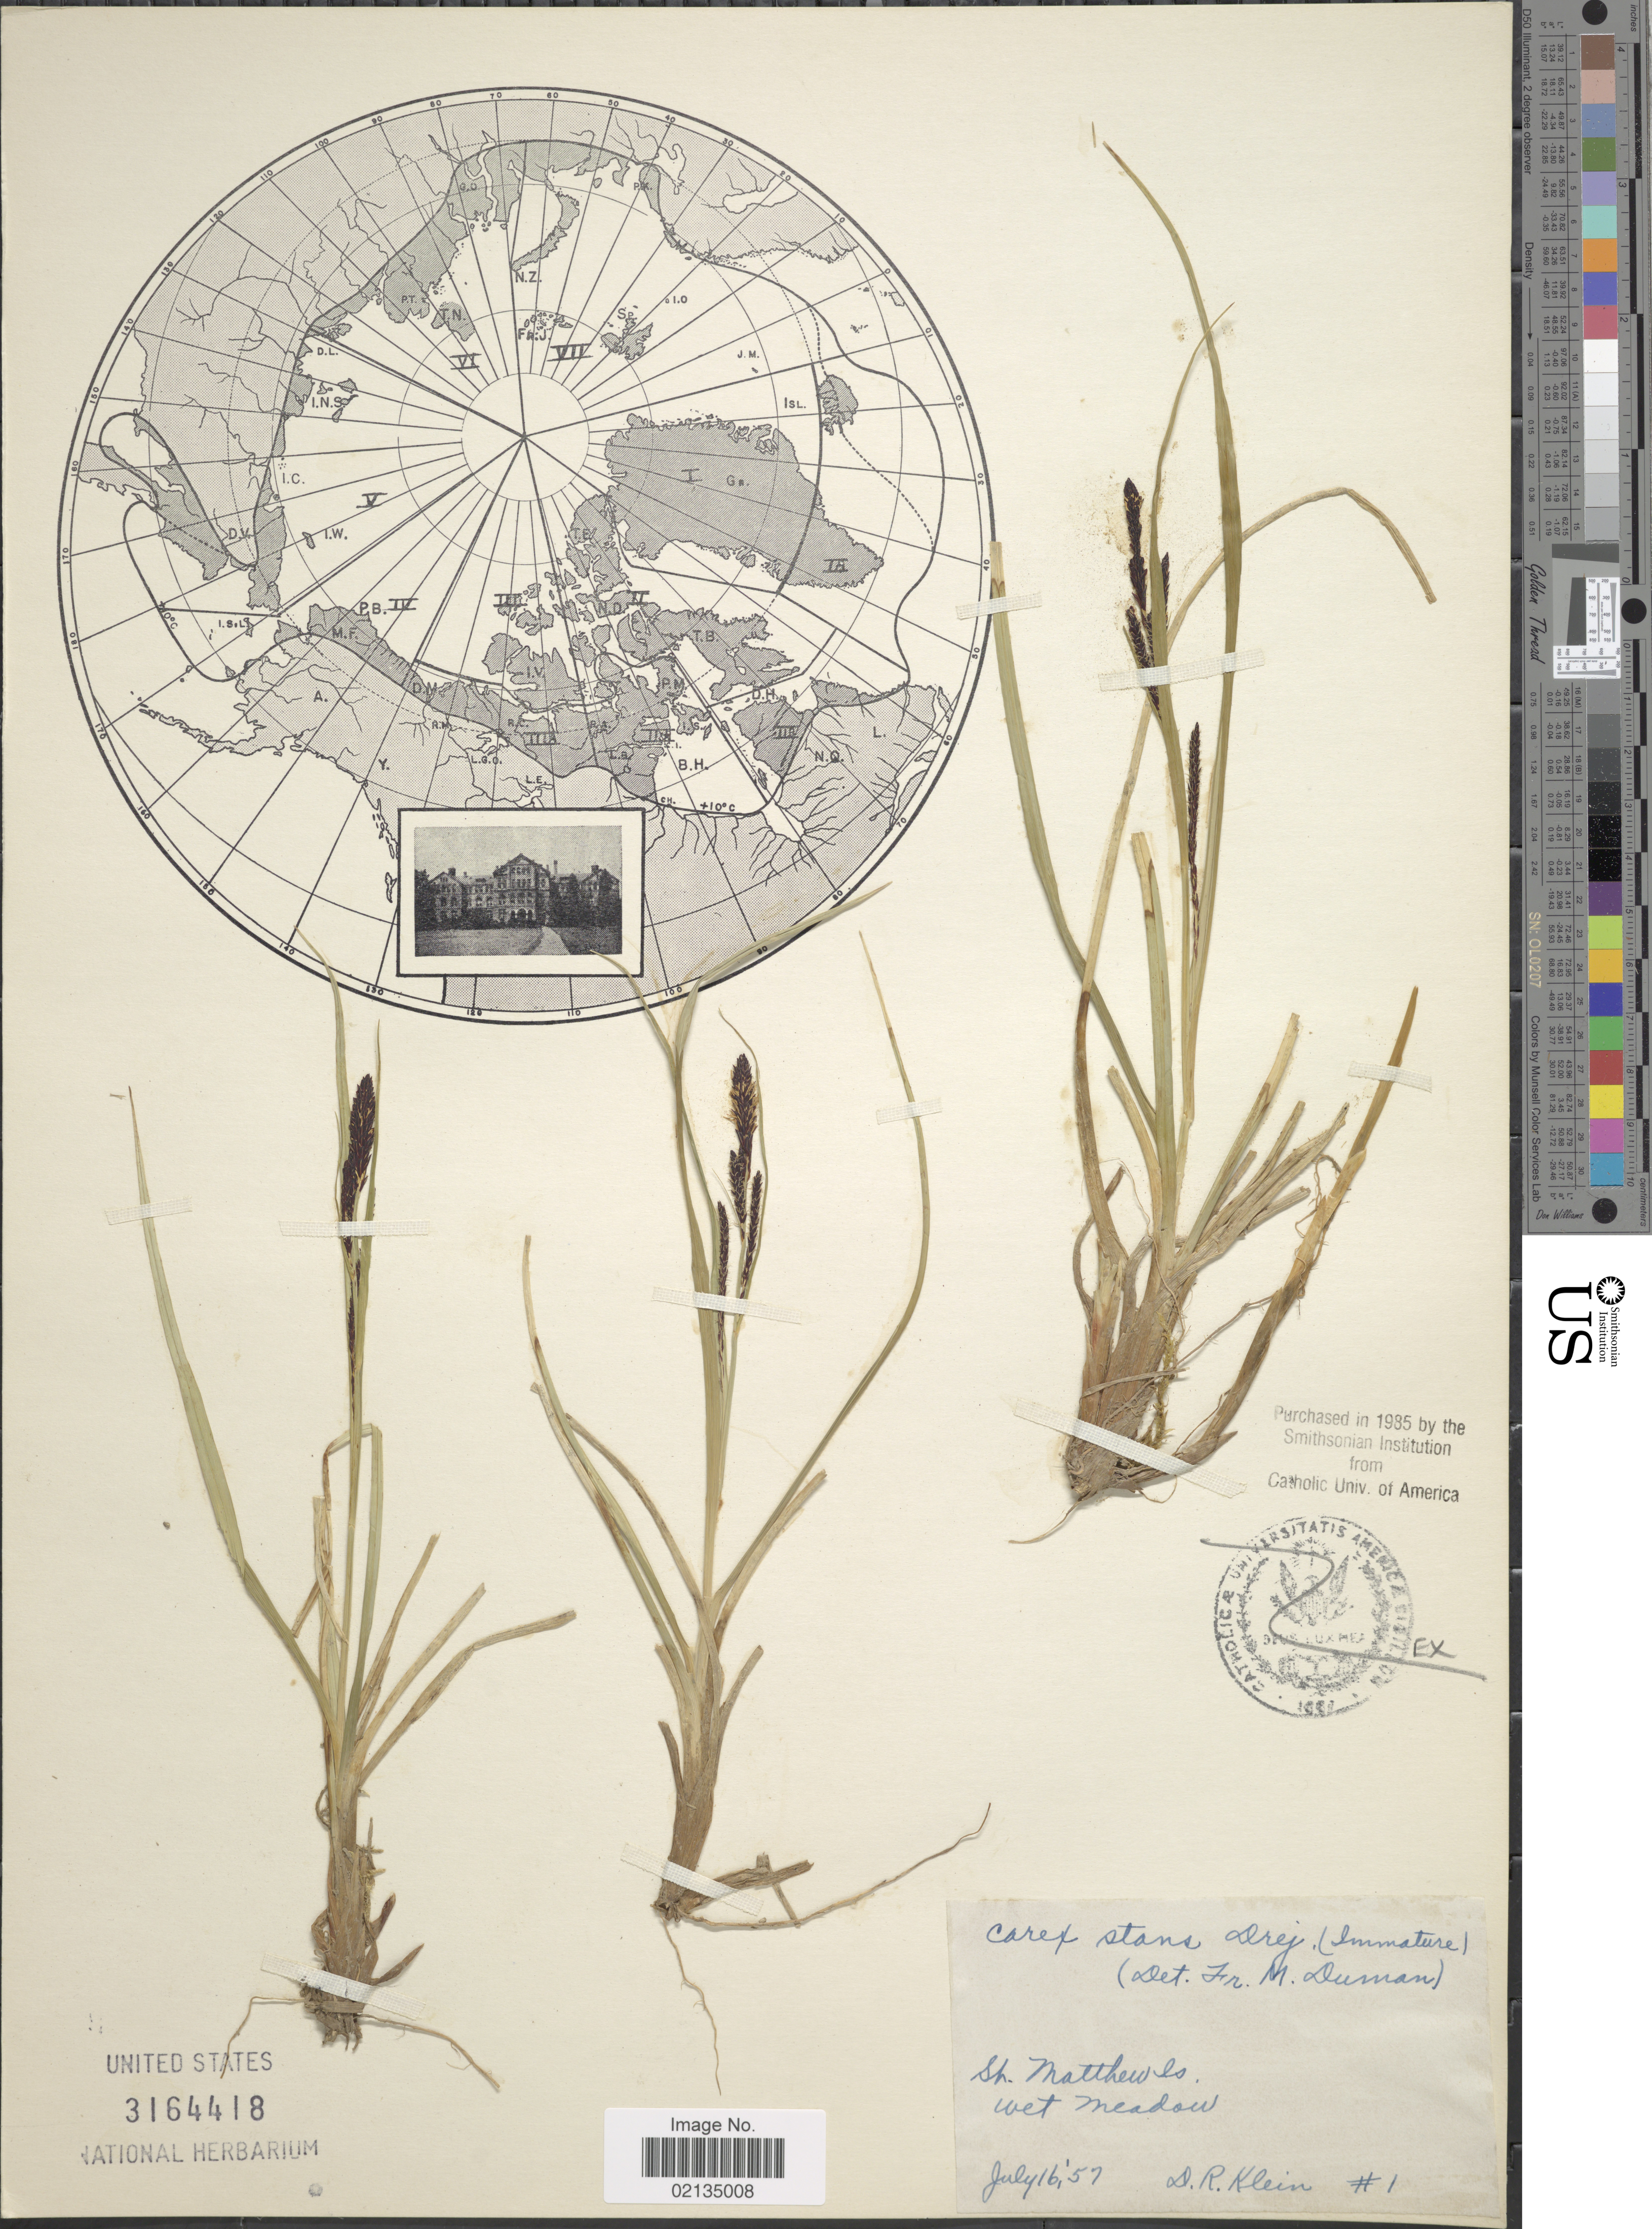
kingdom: Plantae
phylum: Tracheophyta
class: Liliopsida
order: Poales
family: Cyperaceae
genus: Carex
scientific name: Carex aquatilis var. minor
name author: Boott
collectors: D. Klein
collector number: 1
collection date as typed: Transcribed d/m/y: 16/7/57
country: United States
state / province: Alaska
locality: St. Matthew Is, Wet meadow.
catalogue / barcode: US 3164418